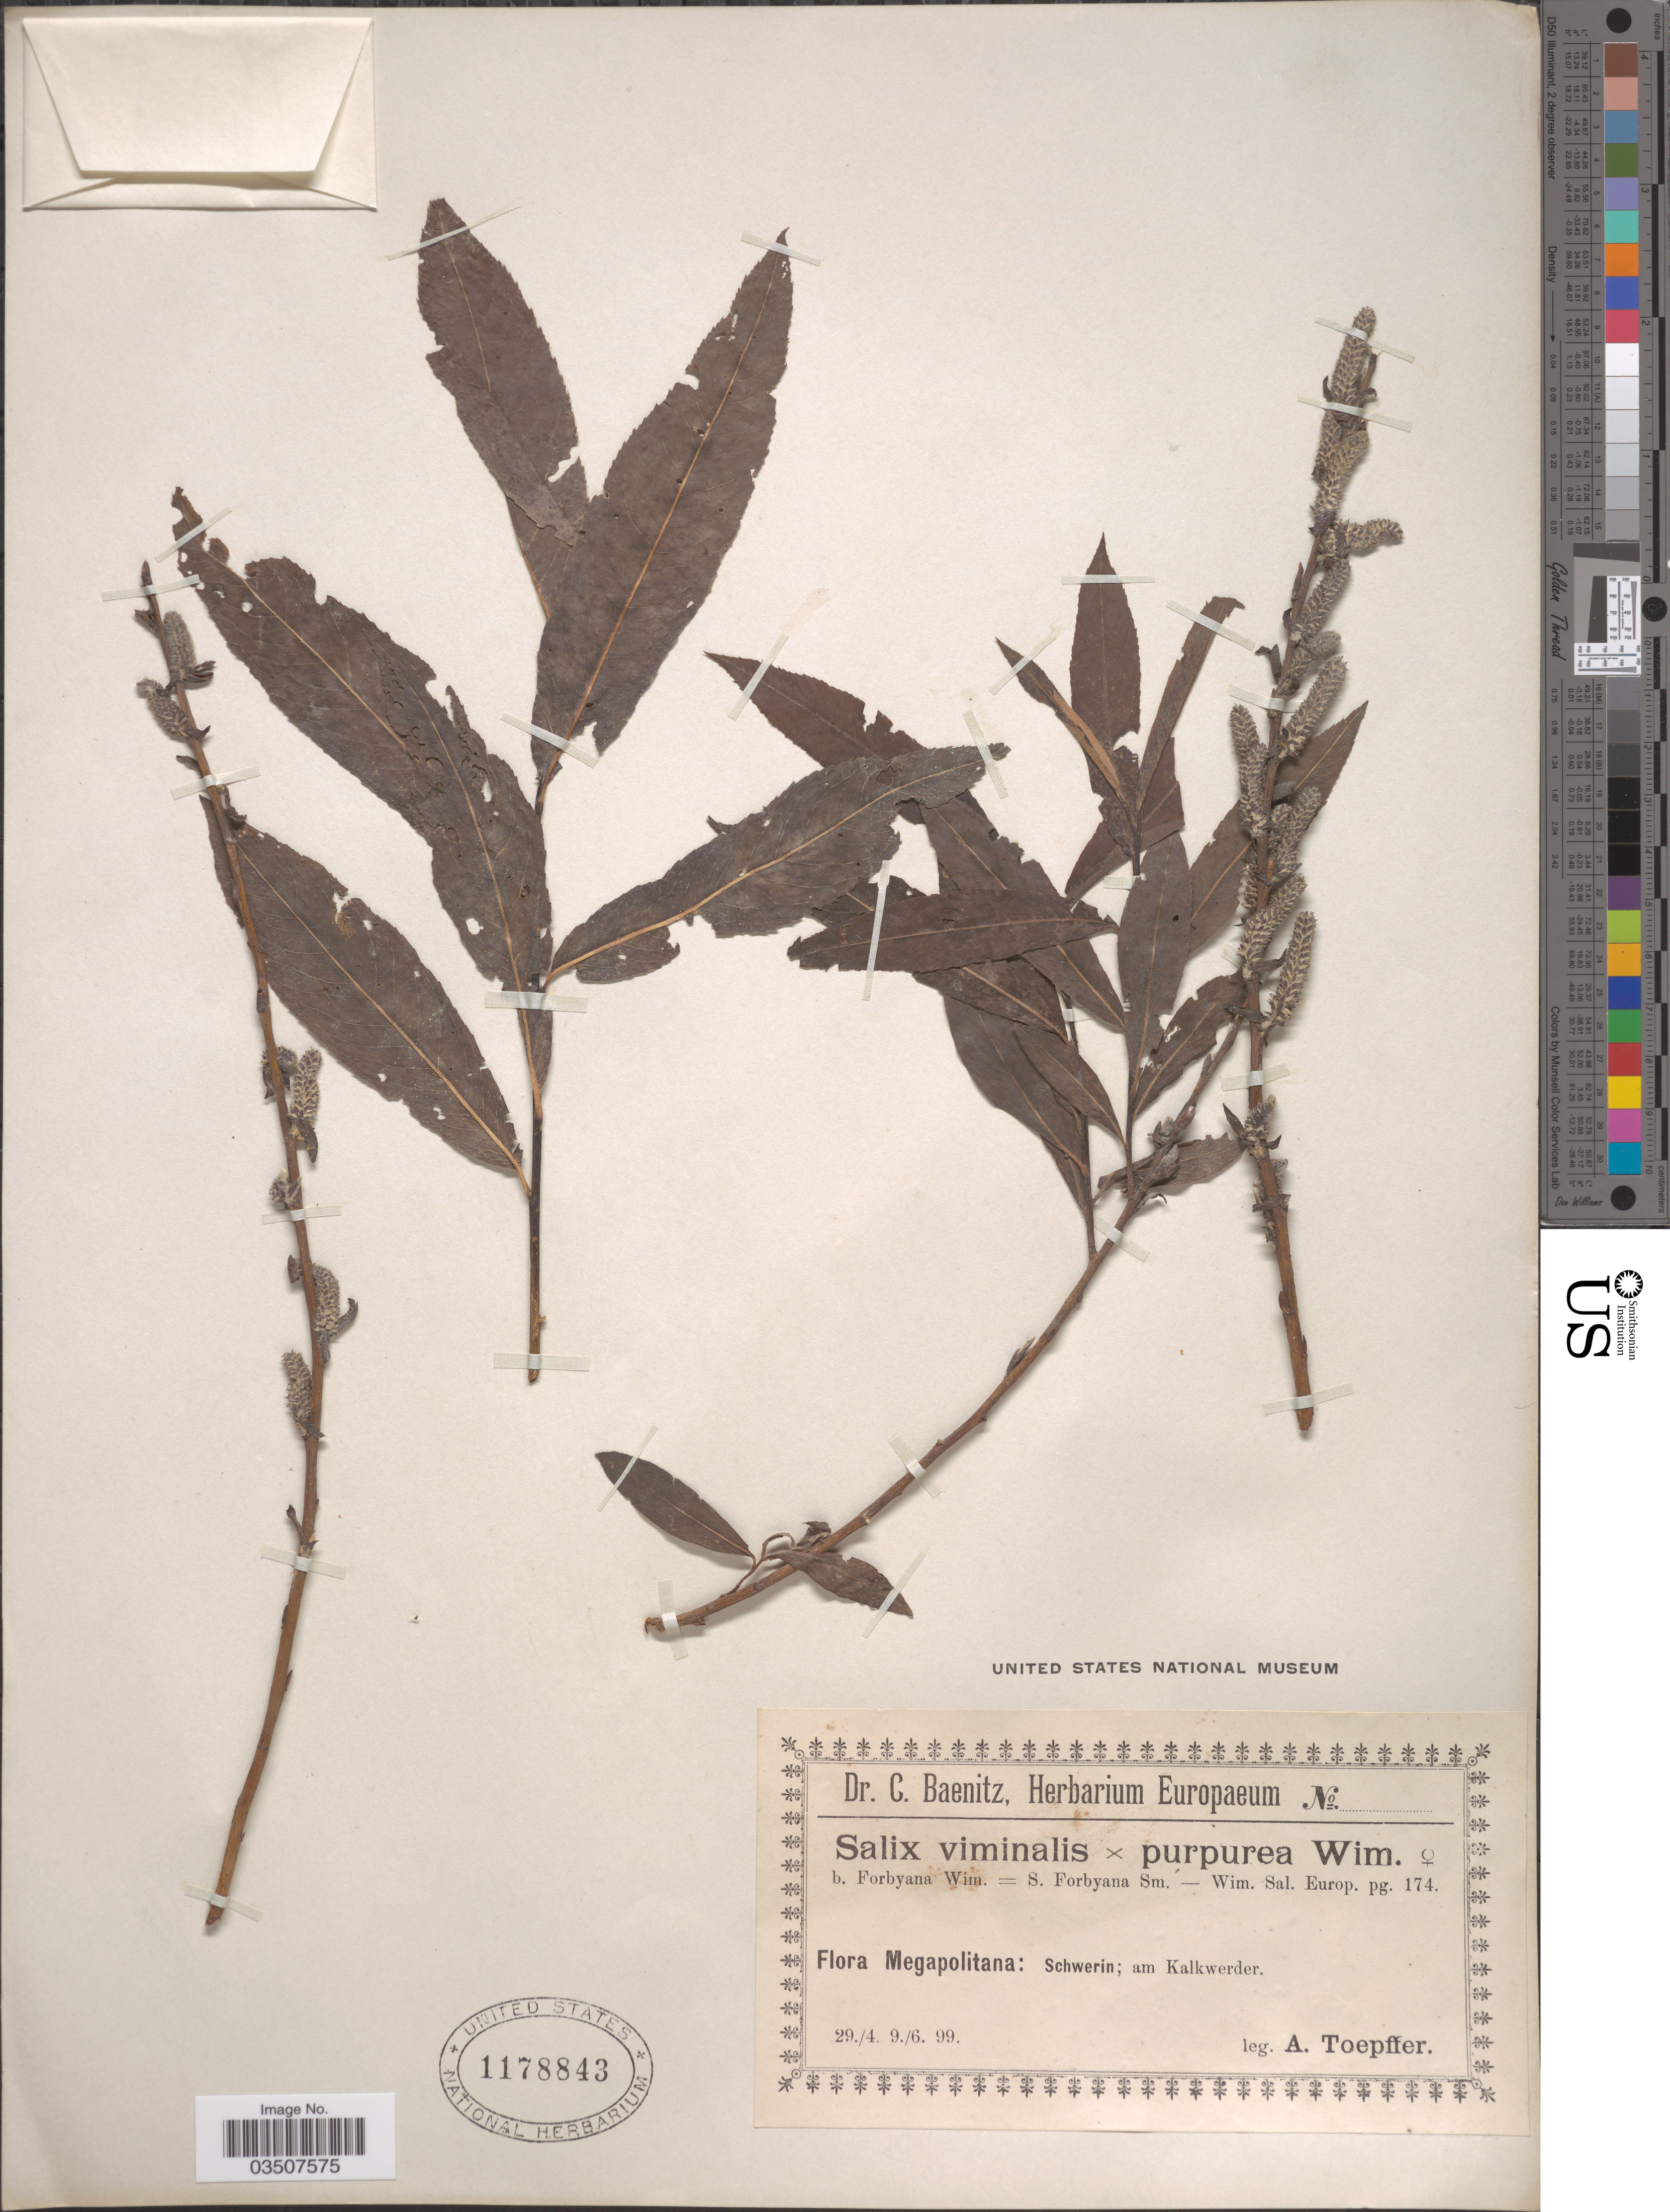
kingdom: Plantae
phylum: Tracheophyta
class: Magnoliopsida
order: Malpighiales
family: Salicaceae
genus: Salix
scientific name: Salix viminalis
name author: L.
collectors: A. Toepffer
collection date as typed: Transcribed d/m/y: 29/4/99 to 9/6/99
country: Germany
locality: Megapolitana: Schwerin; am Kalkwelder.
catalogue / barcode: US 1178843